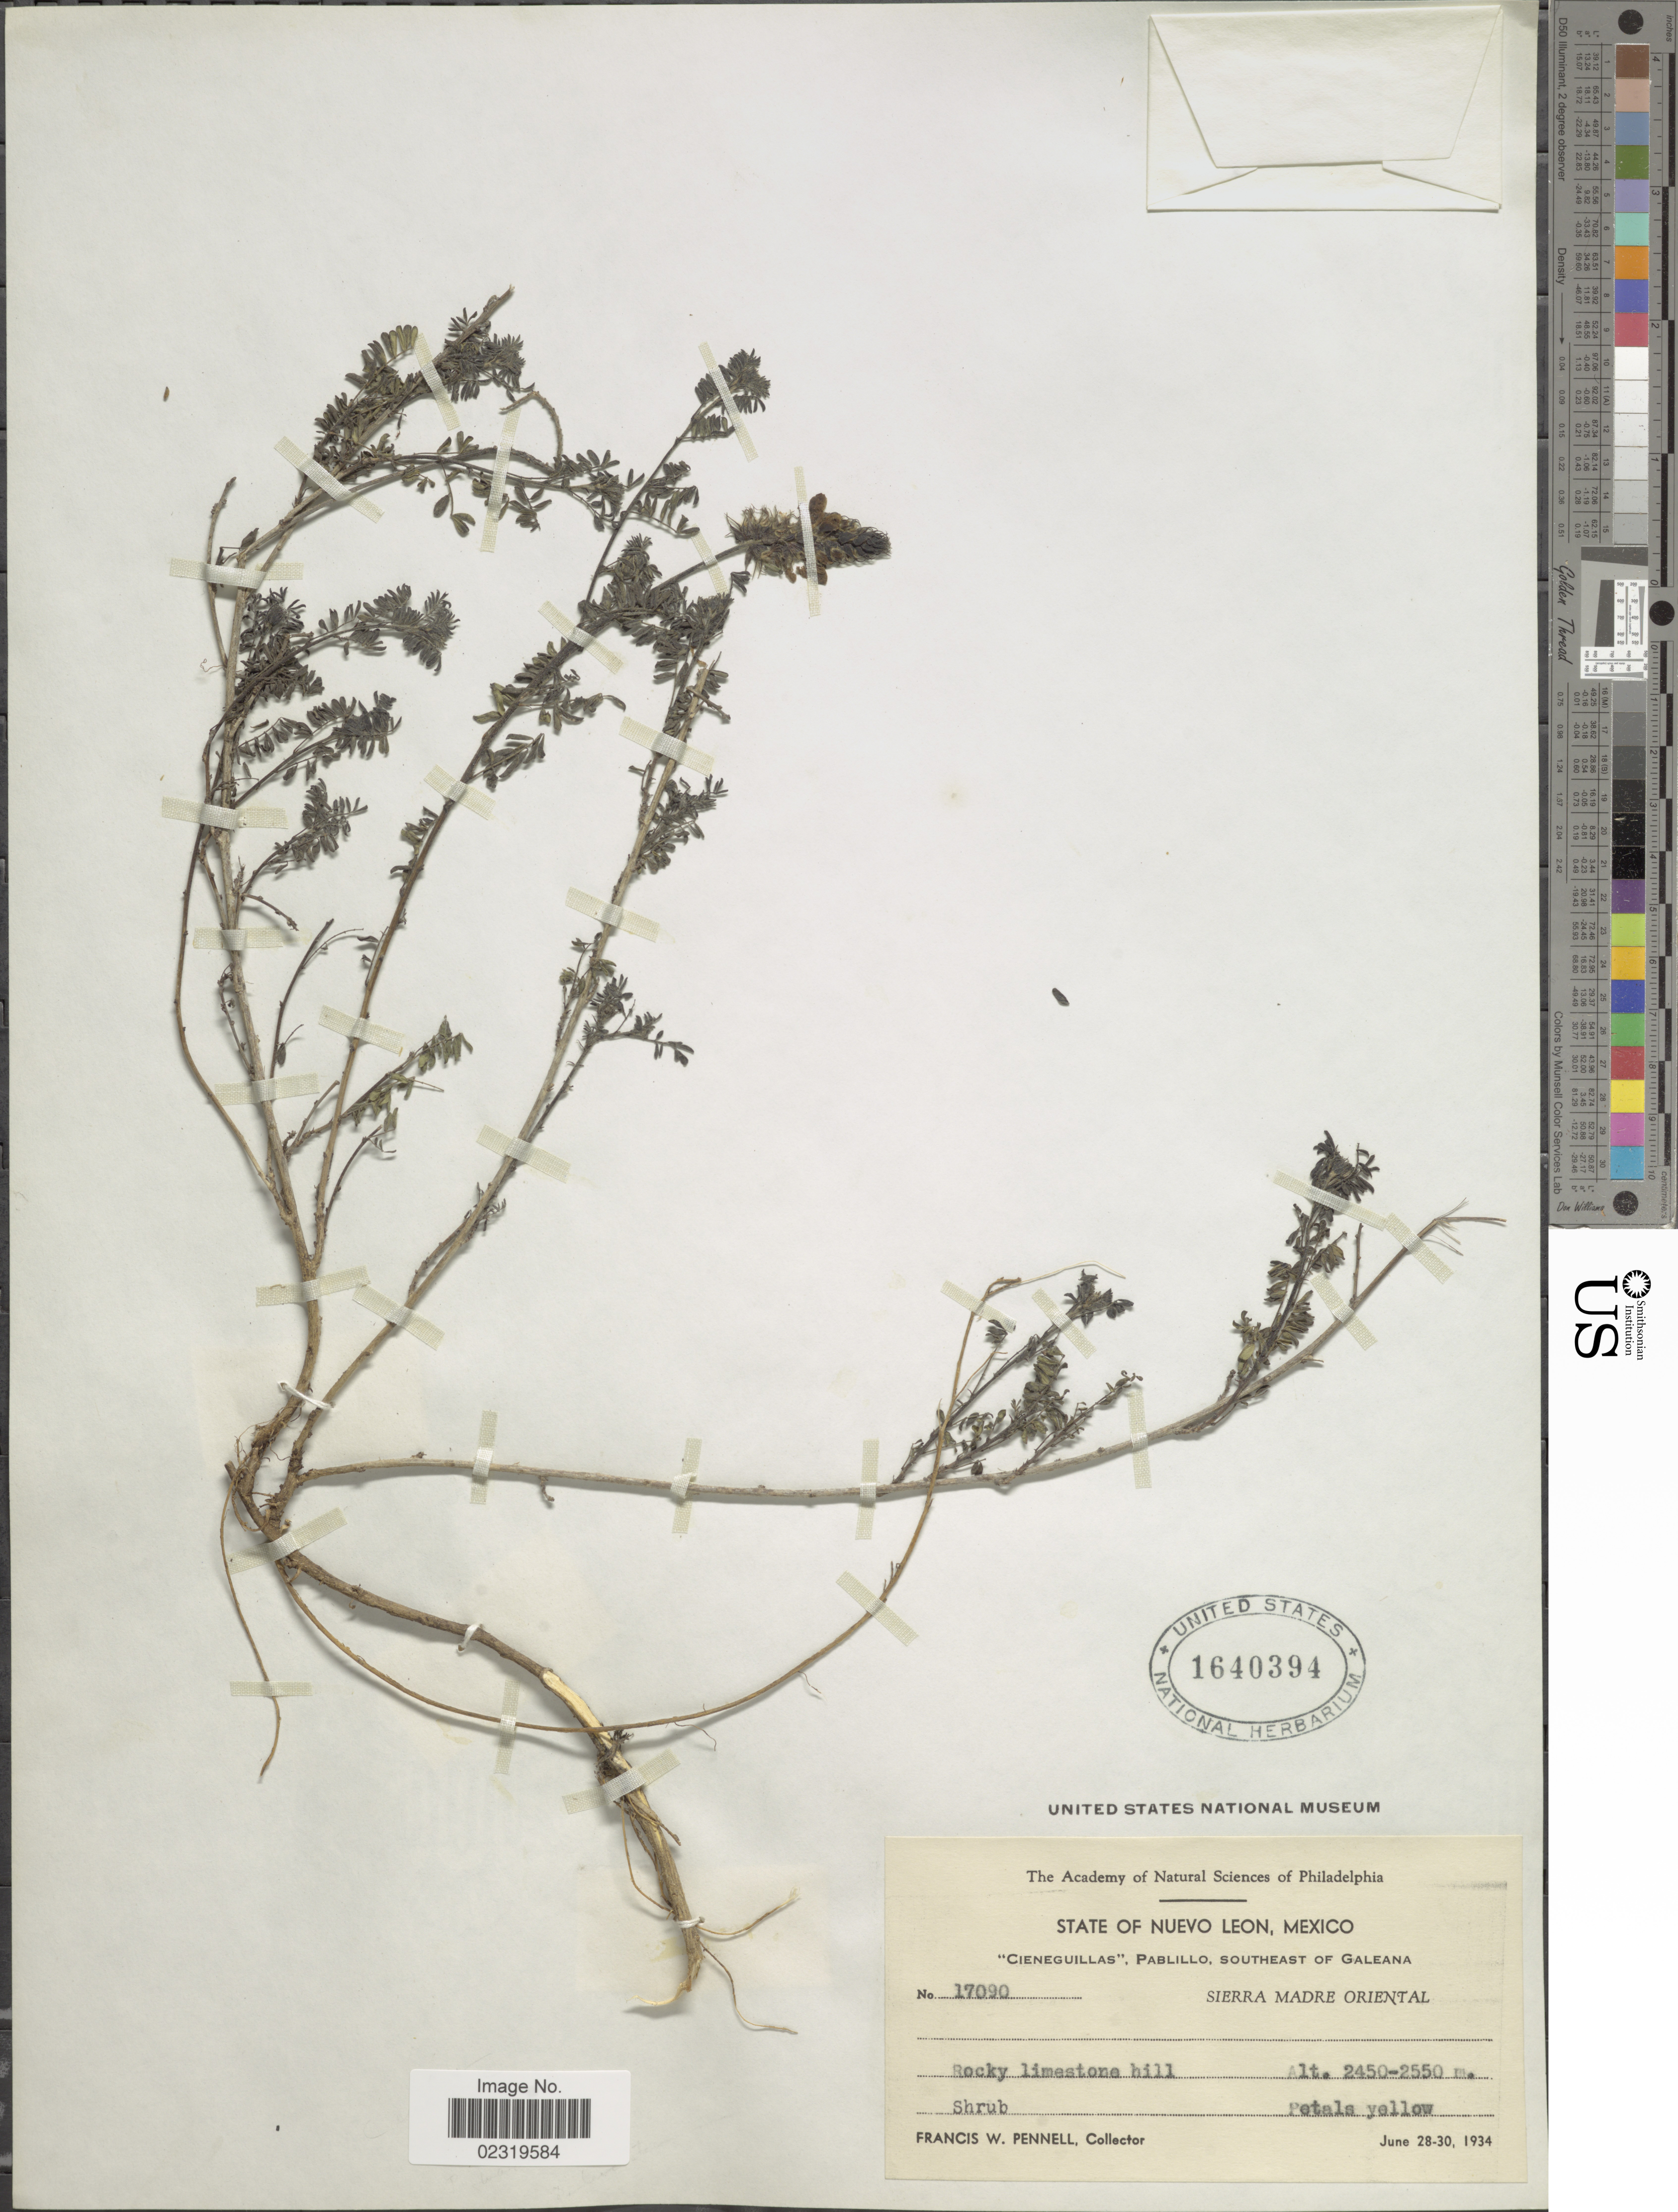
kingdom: Plantae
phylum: Tracheophyta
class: Magnoliopsida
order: Fabales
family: Fabaceae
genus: Dalea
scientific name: Dalea lutea var. lutea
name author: (Cav.) Willd.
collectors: F. W. Pennell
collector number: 17090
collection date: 1934-06-28/1934-06-30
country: Mexico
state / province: Nuevo León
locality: Cieneguillas, Pablillo, southeast of Galeana, Sierra Madre Oriental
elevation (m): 2450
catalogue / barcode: US 1640394